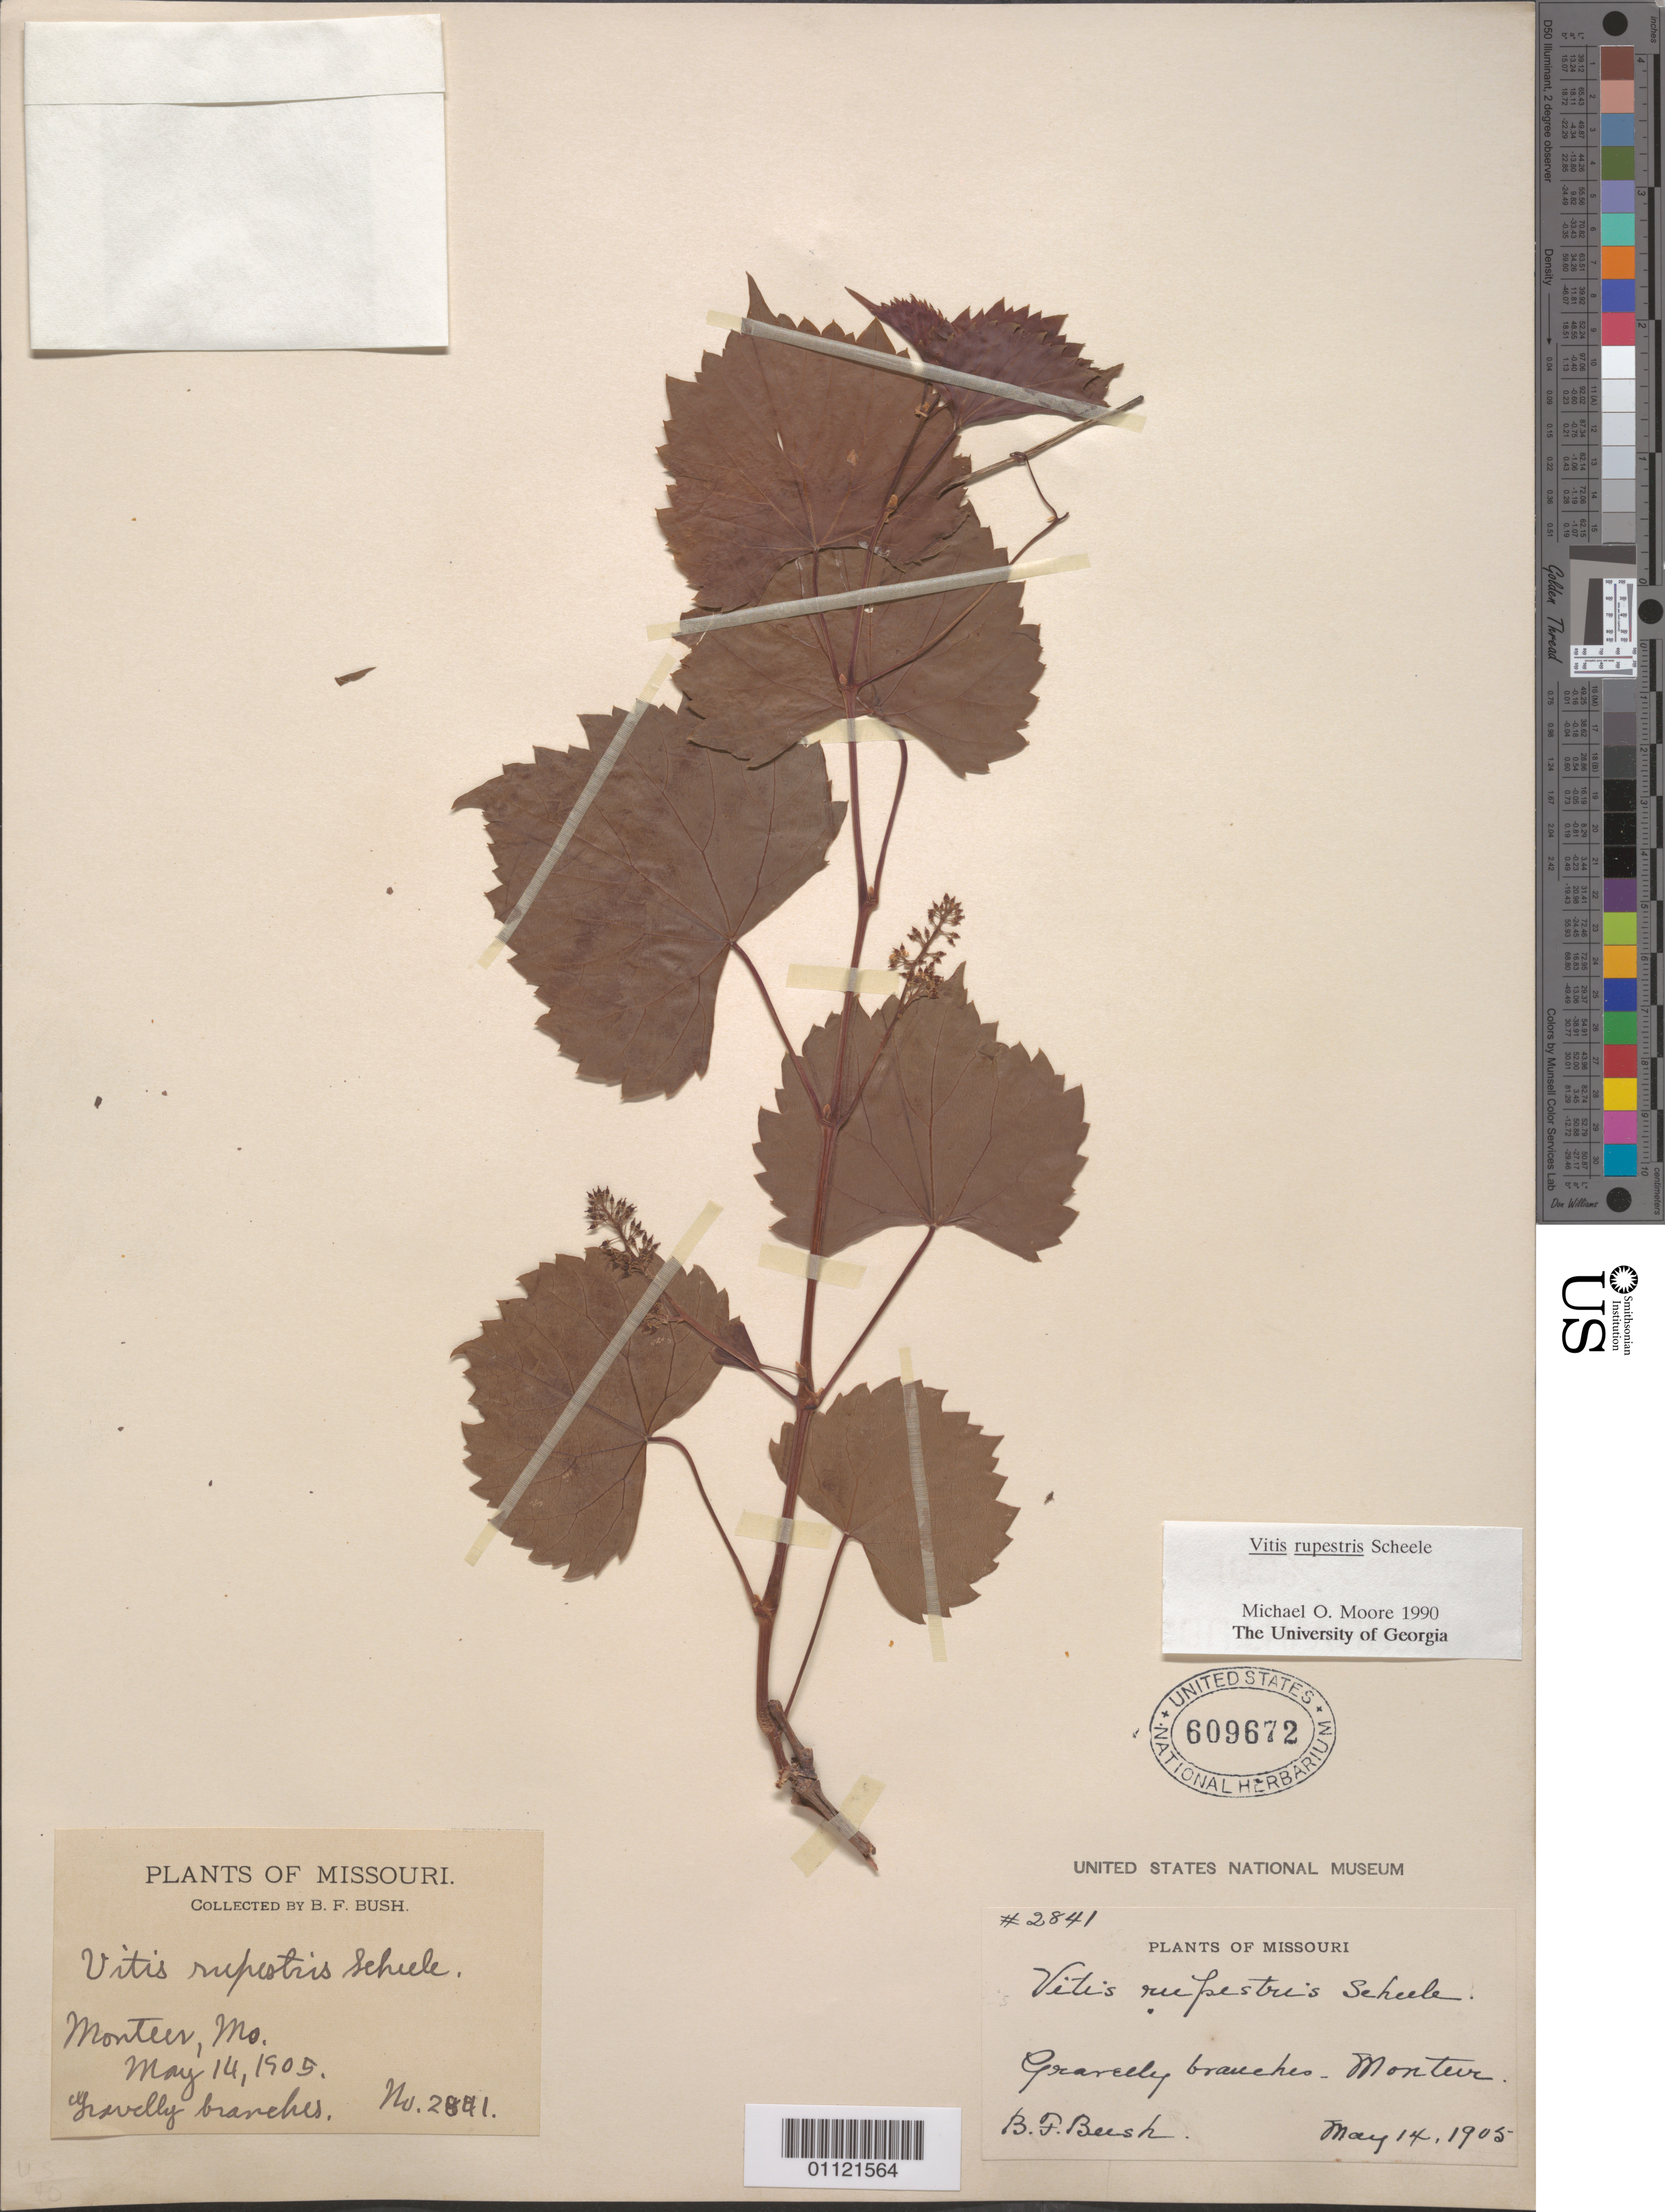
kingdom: Plantae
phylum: Tracheophyta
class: Magnoliopsida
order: Vitales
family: Vitaceae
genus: Vitis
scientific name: Vitis rupestris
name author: Scheele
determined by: Moore, M. O.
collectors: B. F. Bush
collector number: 2841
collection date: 1905-05-14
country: United States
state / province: Missouri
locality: Monteer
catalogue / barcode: US 609672